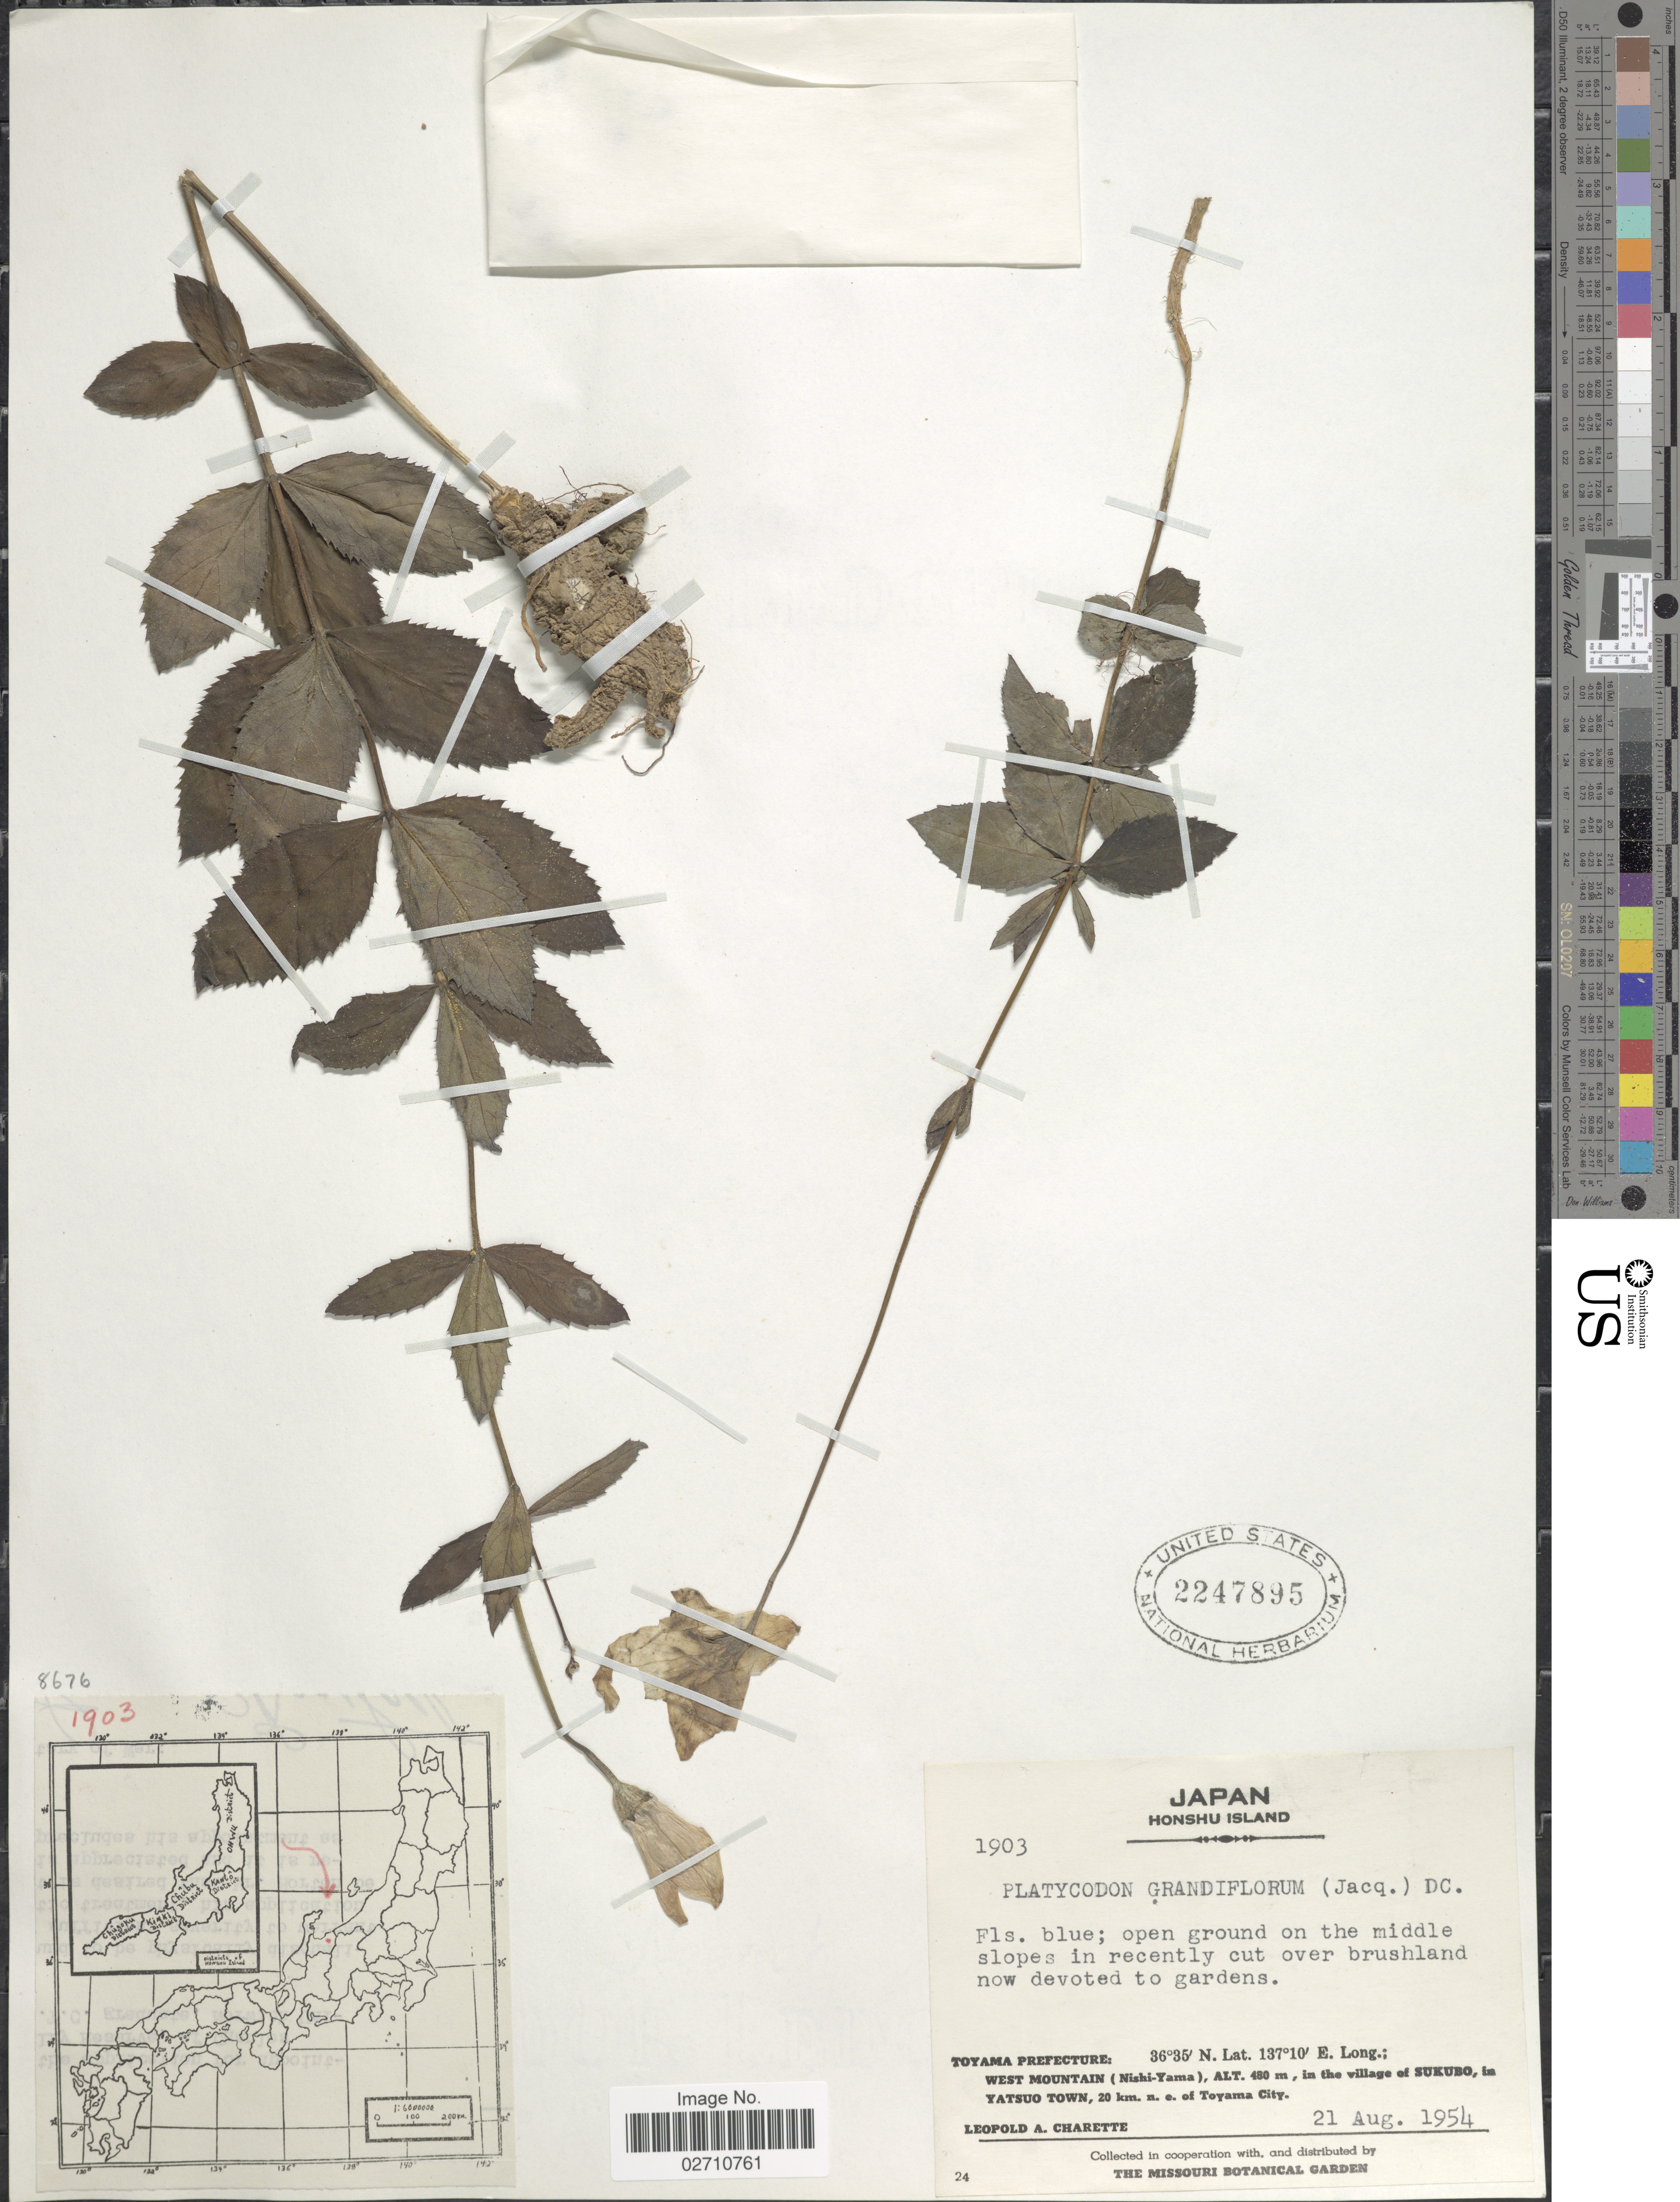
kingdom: Plantae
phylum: Tracheophyta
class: Magnoliopsida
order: Asterales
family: Campanulaceae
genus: Platycodon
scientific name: Platycodon grandiflorus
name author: (Jacq.) A. DC.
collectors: L. A. Charette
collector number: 1903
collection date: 1954-08-21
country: Japan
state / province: Toyama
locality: Honshu. West mountain (Nishi-Yama), in the village of Sukubo, in Yatsuo town, 20 km. n. e. of Toyama City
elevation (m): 480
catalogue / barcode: US 2247895